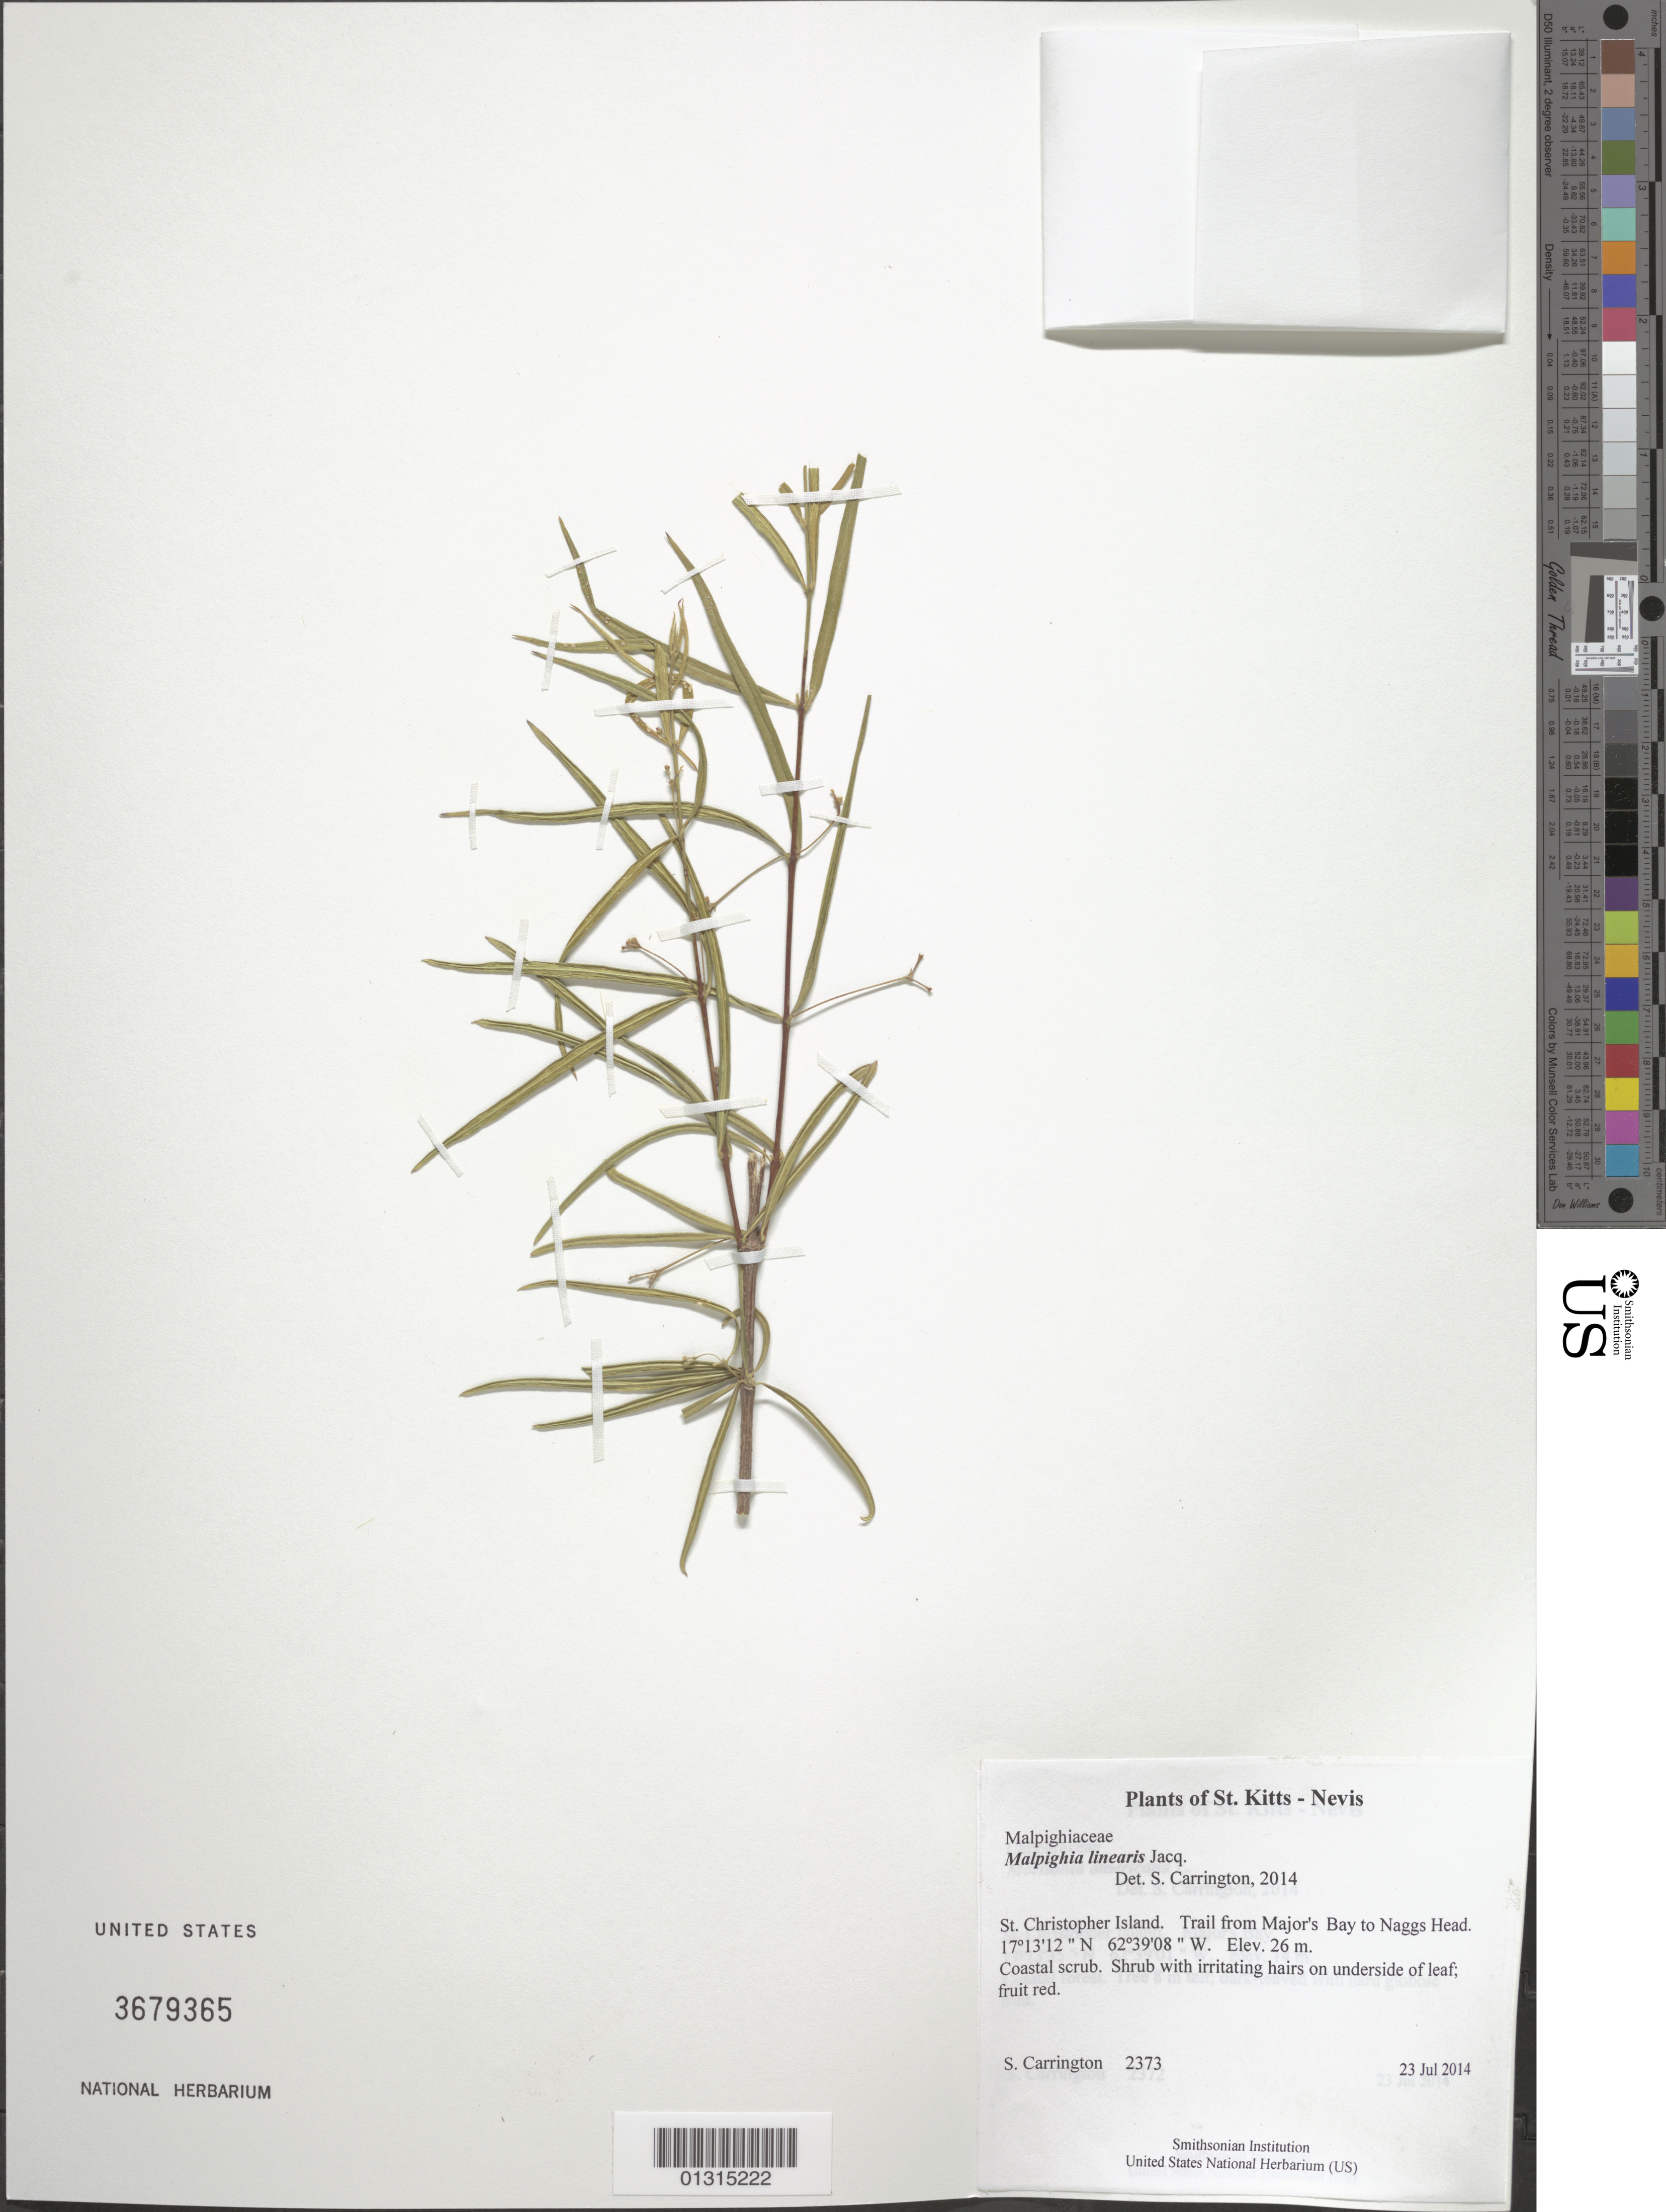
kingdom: Plantae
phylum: Tracheophyta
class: Magnoliopsida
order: Malpighiales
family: Malpighiaceae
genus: Malpighia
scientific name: Malpighia linearis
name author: Jacq.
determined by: Carrington, C. M. S.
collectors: C. M. S. Carrington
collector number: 2373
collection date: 2014-07-23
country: St. Christopher-Nevis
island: St. Christopher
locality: Trail from Major's Bay to Naggs Head.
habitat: Coastal scrub.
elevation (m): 26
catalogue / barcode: US 3679365